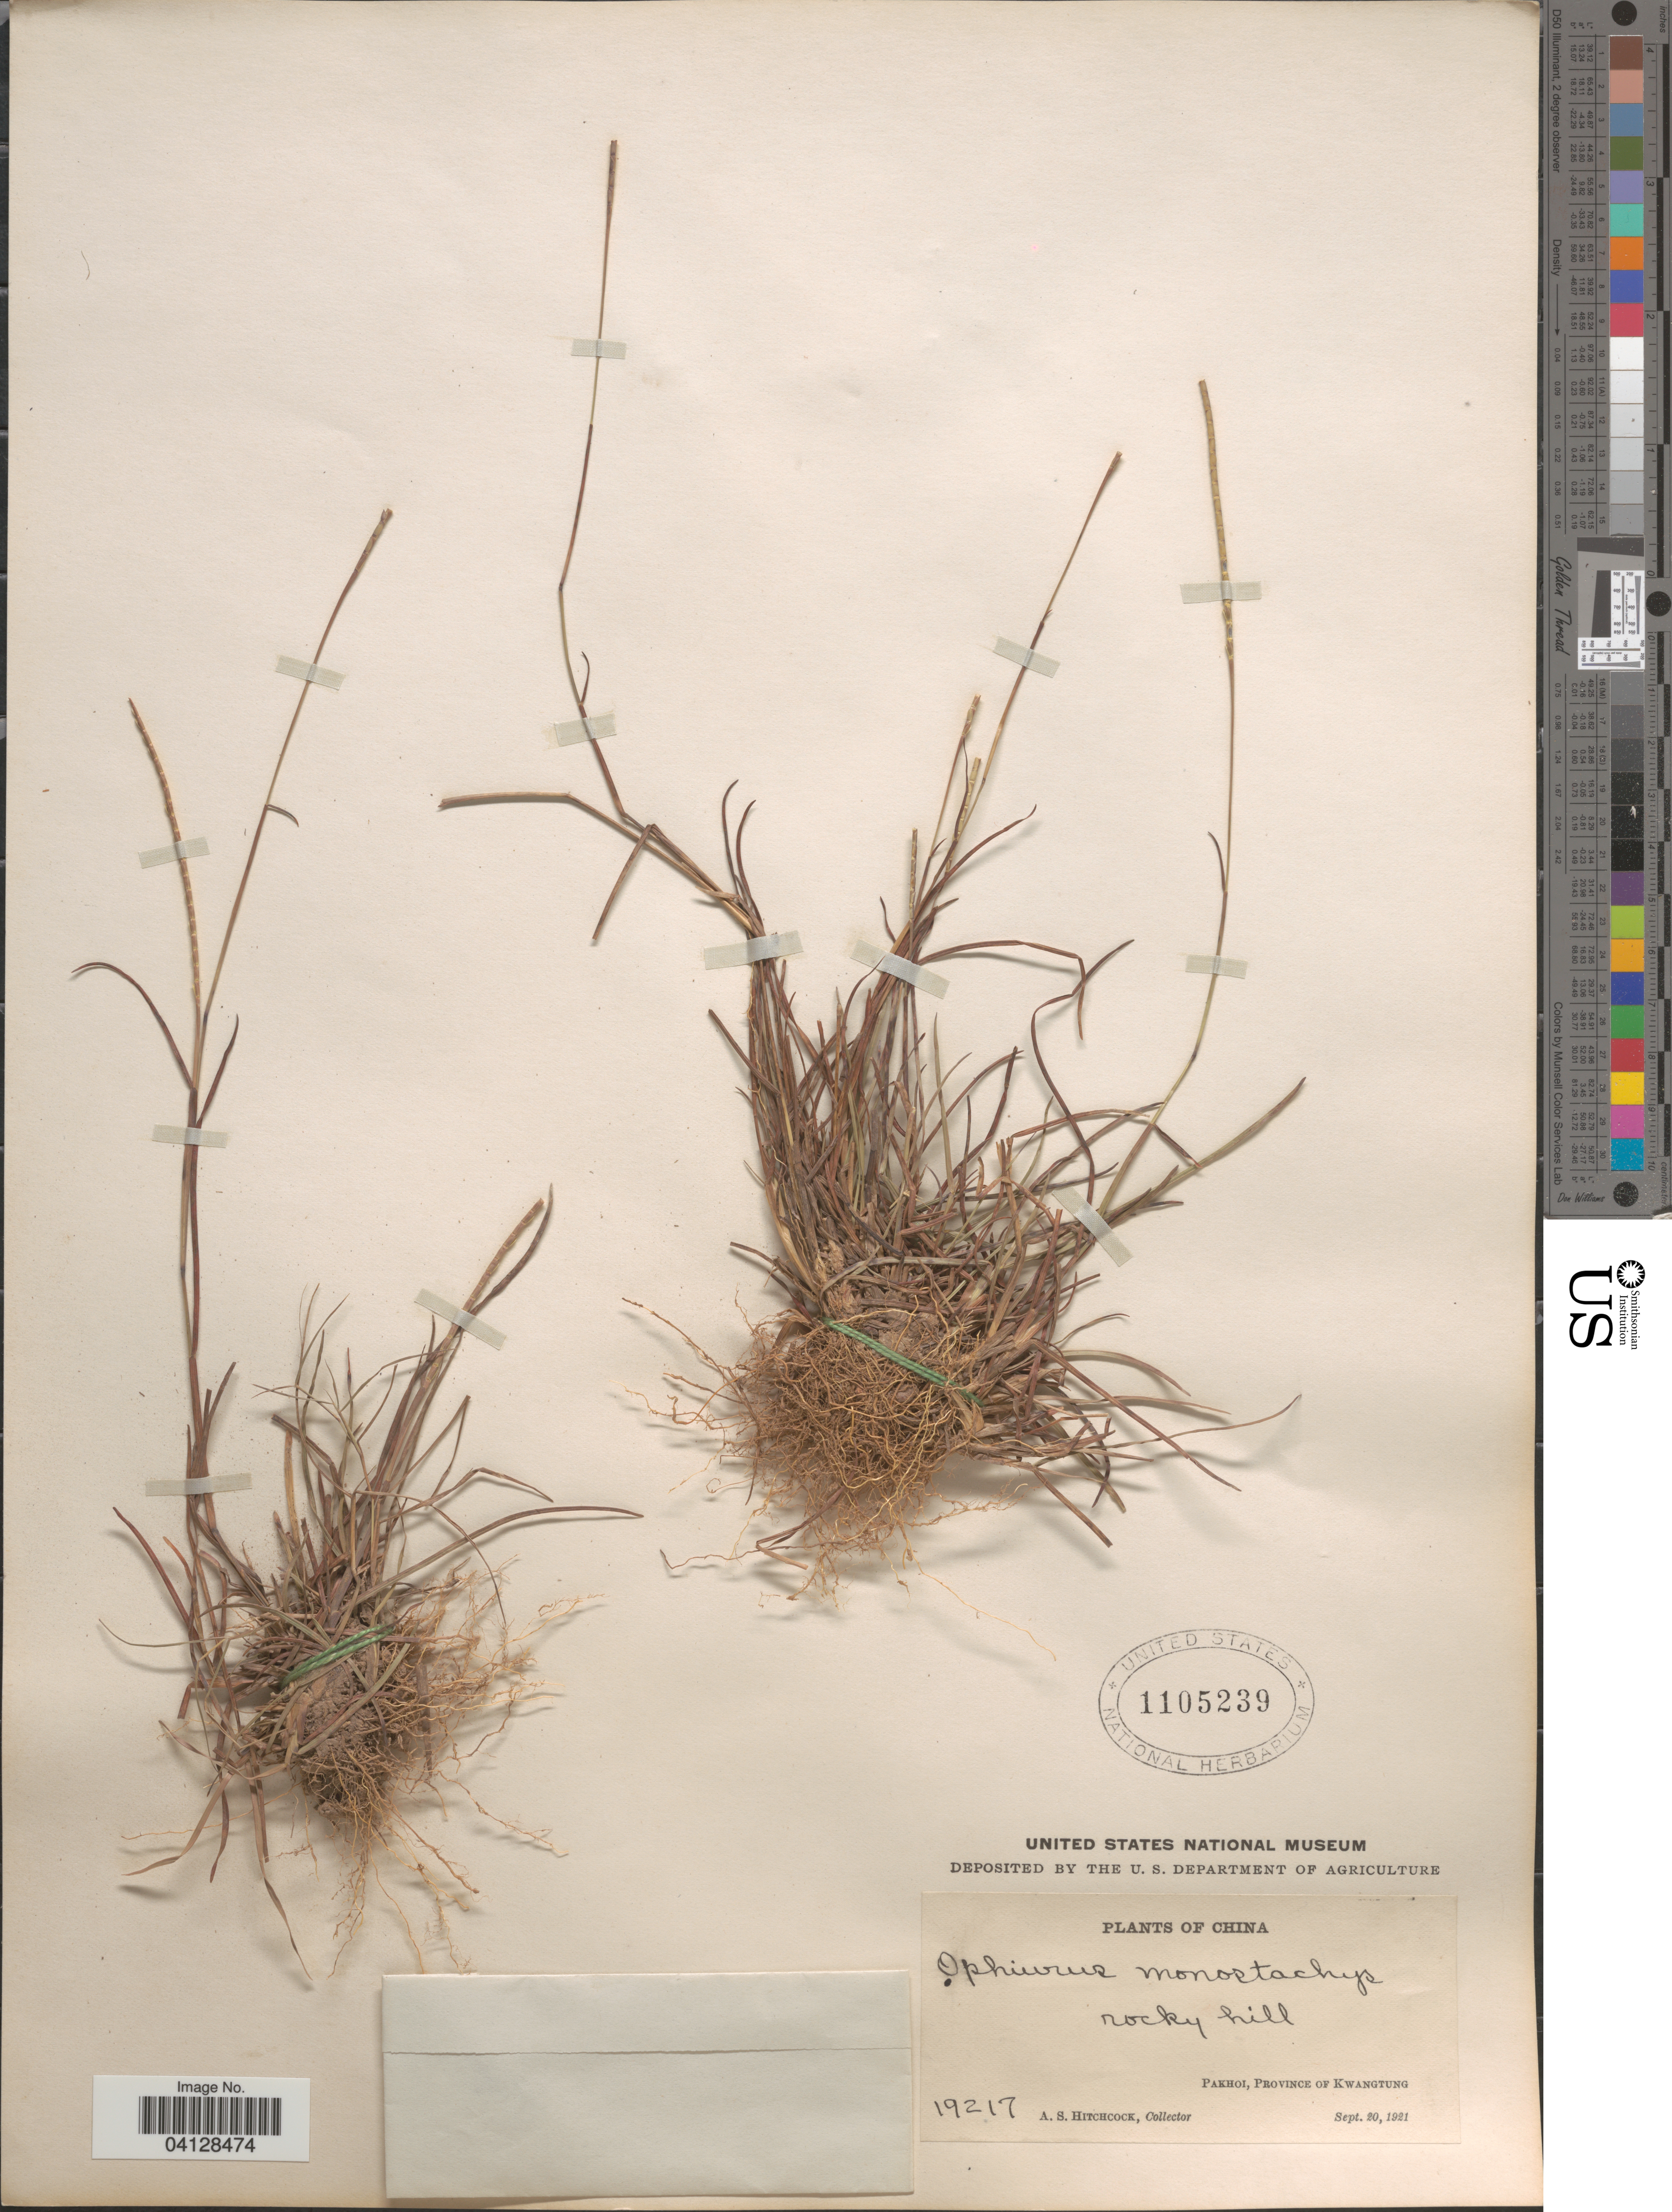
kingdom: Plantae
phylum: Tracheophyta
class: Liliopsida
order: Poales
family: Poaceae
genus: Ophiuros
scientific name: Ophiuros monostachyus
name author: J. Presl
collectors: A. S. Hitchcock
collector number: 19217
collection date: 1921-09-20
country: China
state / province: Guangdong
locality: Pakhoi, Province of Kwangtung.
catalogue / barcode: US 1105239